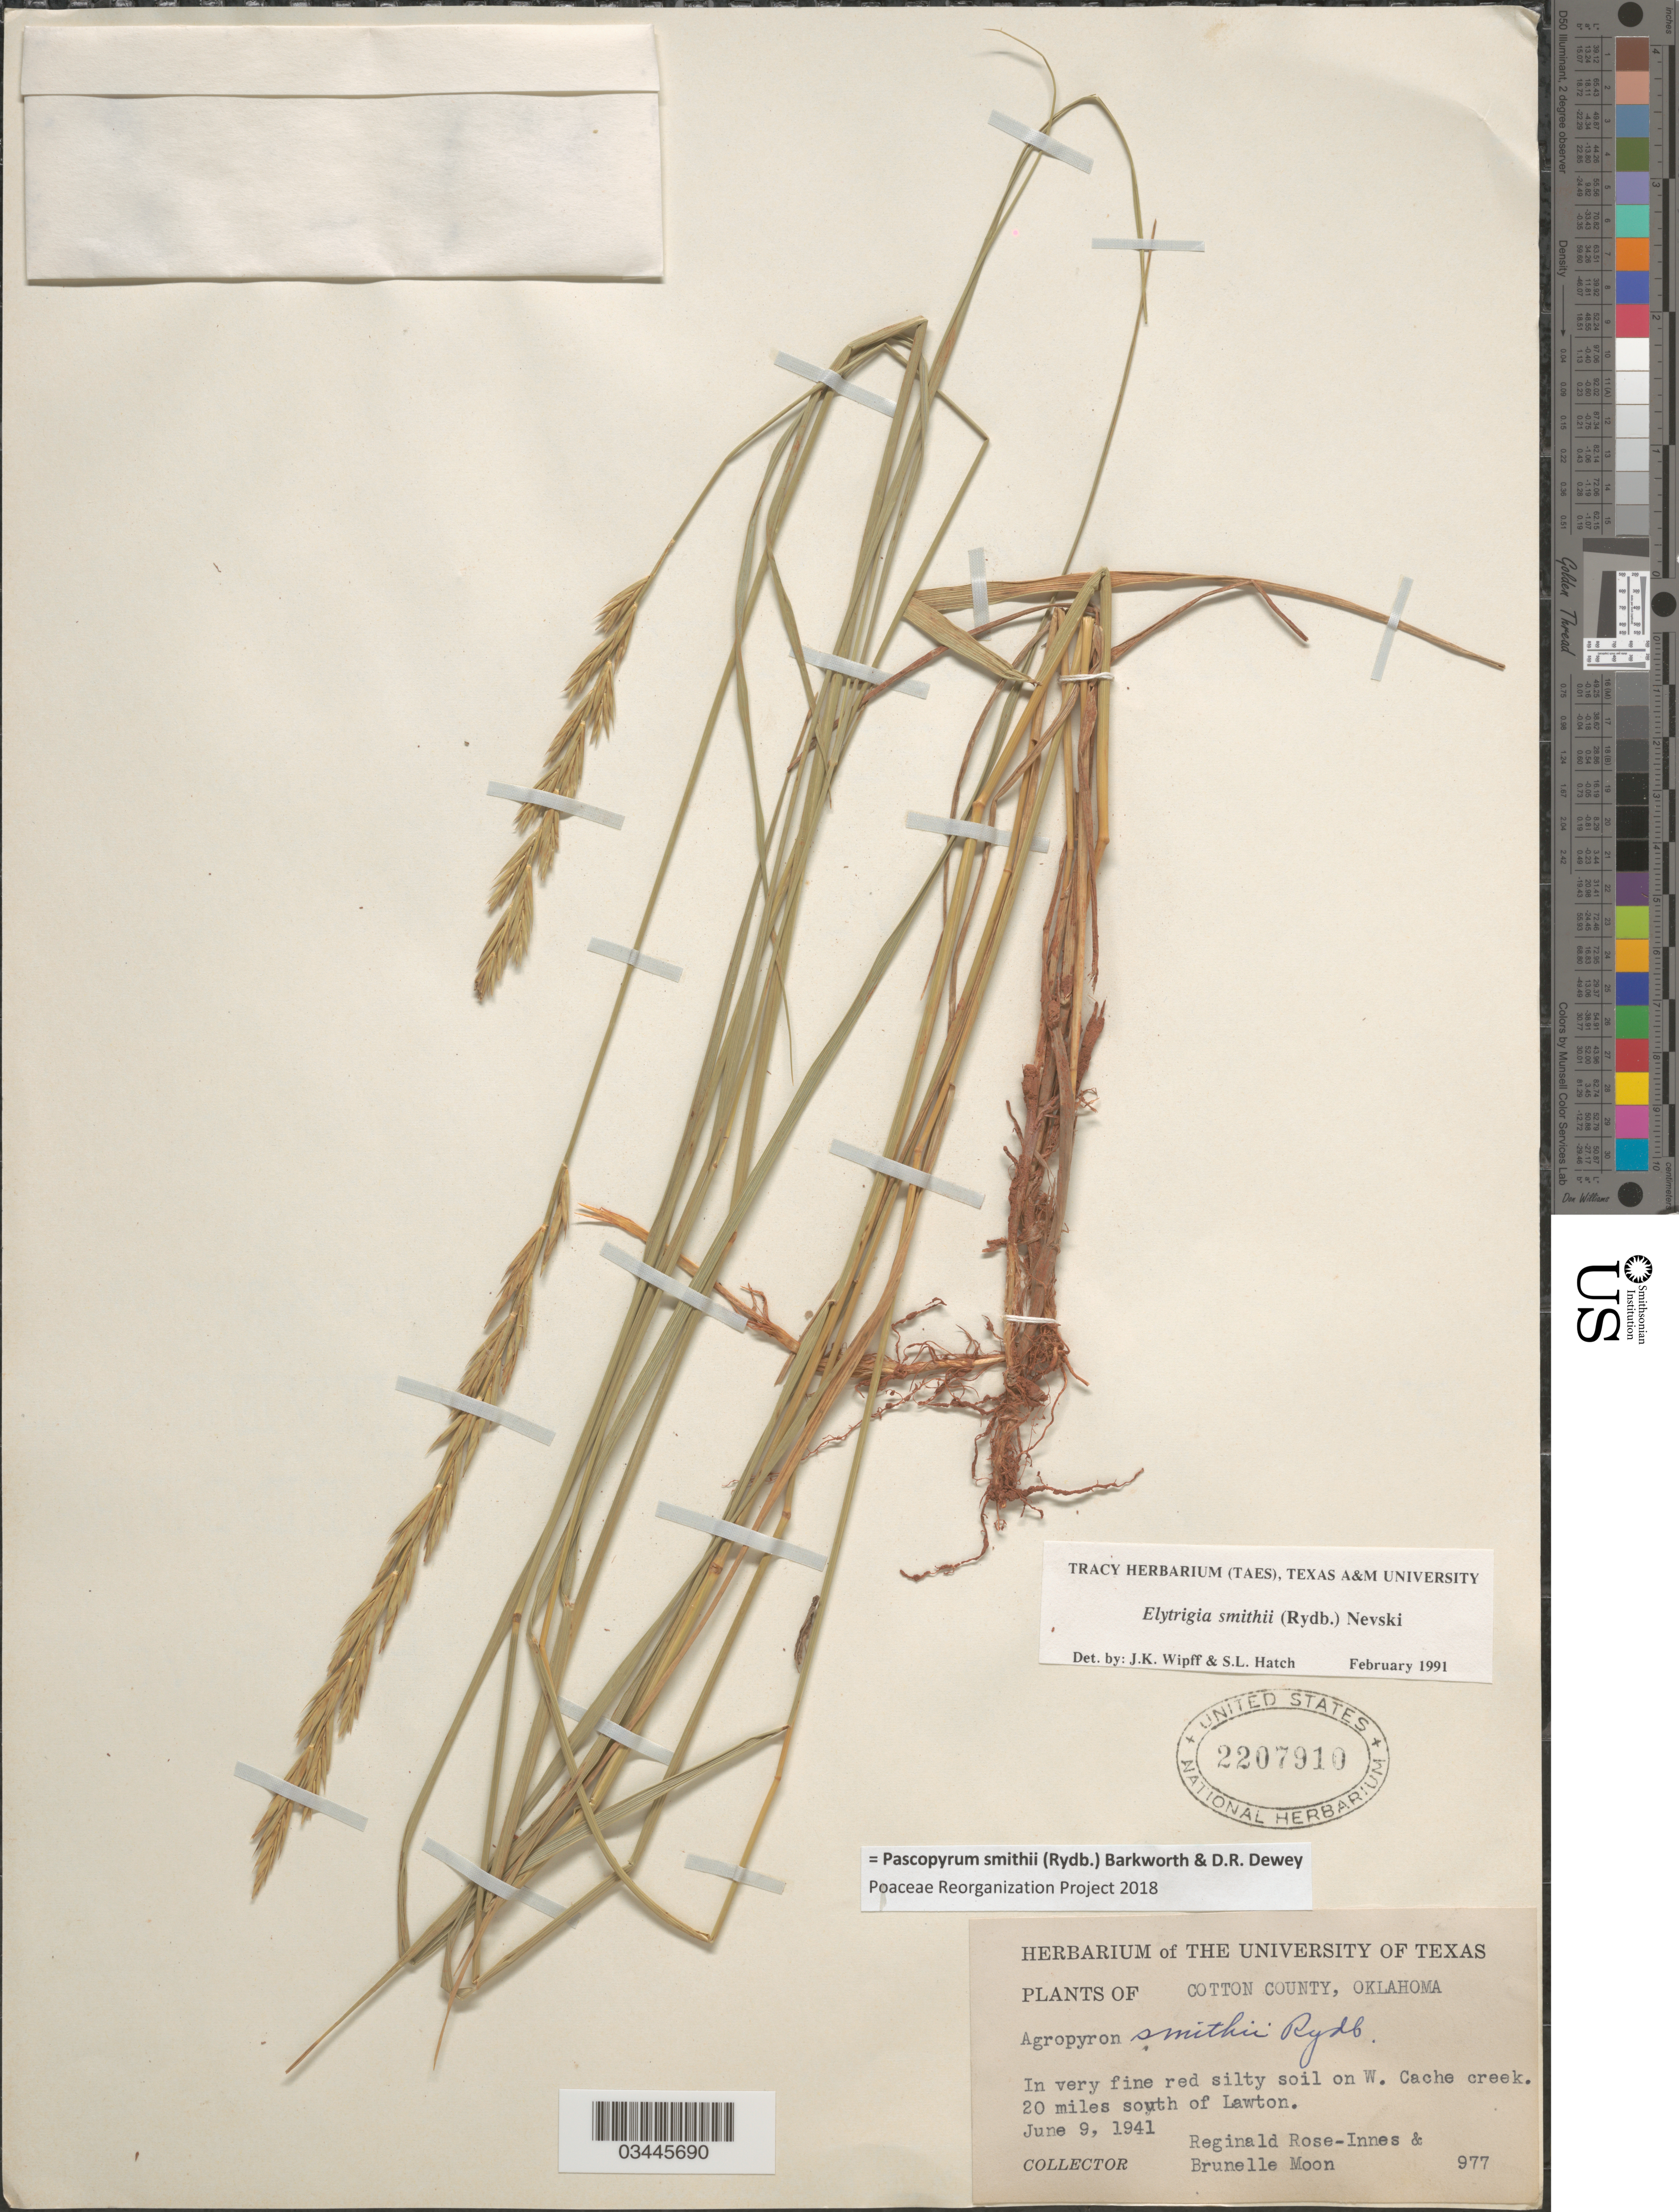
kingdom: Plantae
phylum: Tracheophyta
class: Liliopsida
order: Poales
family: Poaceae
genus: Pascopyrum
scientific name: Pascopyrum smithii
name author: (Rydb.) Barkworth & Dewey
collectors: R. Rose-Innes & B. Moon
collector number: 977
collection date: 1941-06-09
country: United States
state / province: Oklahoma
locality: Cotton County. In very fine red silty soil on W. Cache creek. 20 miles south of Lawton.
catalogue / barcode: US 2207910